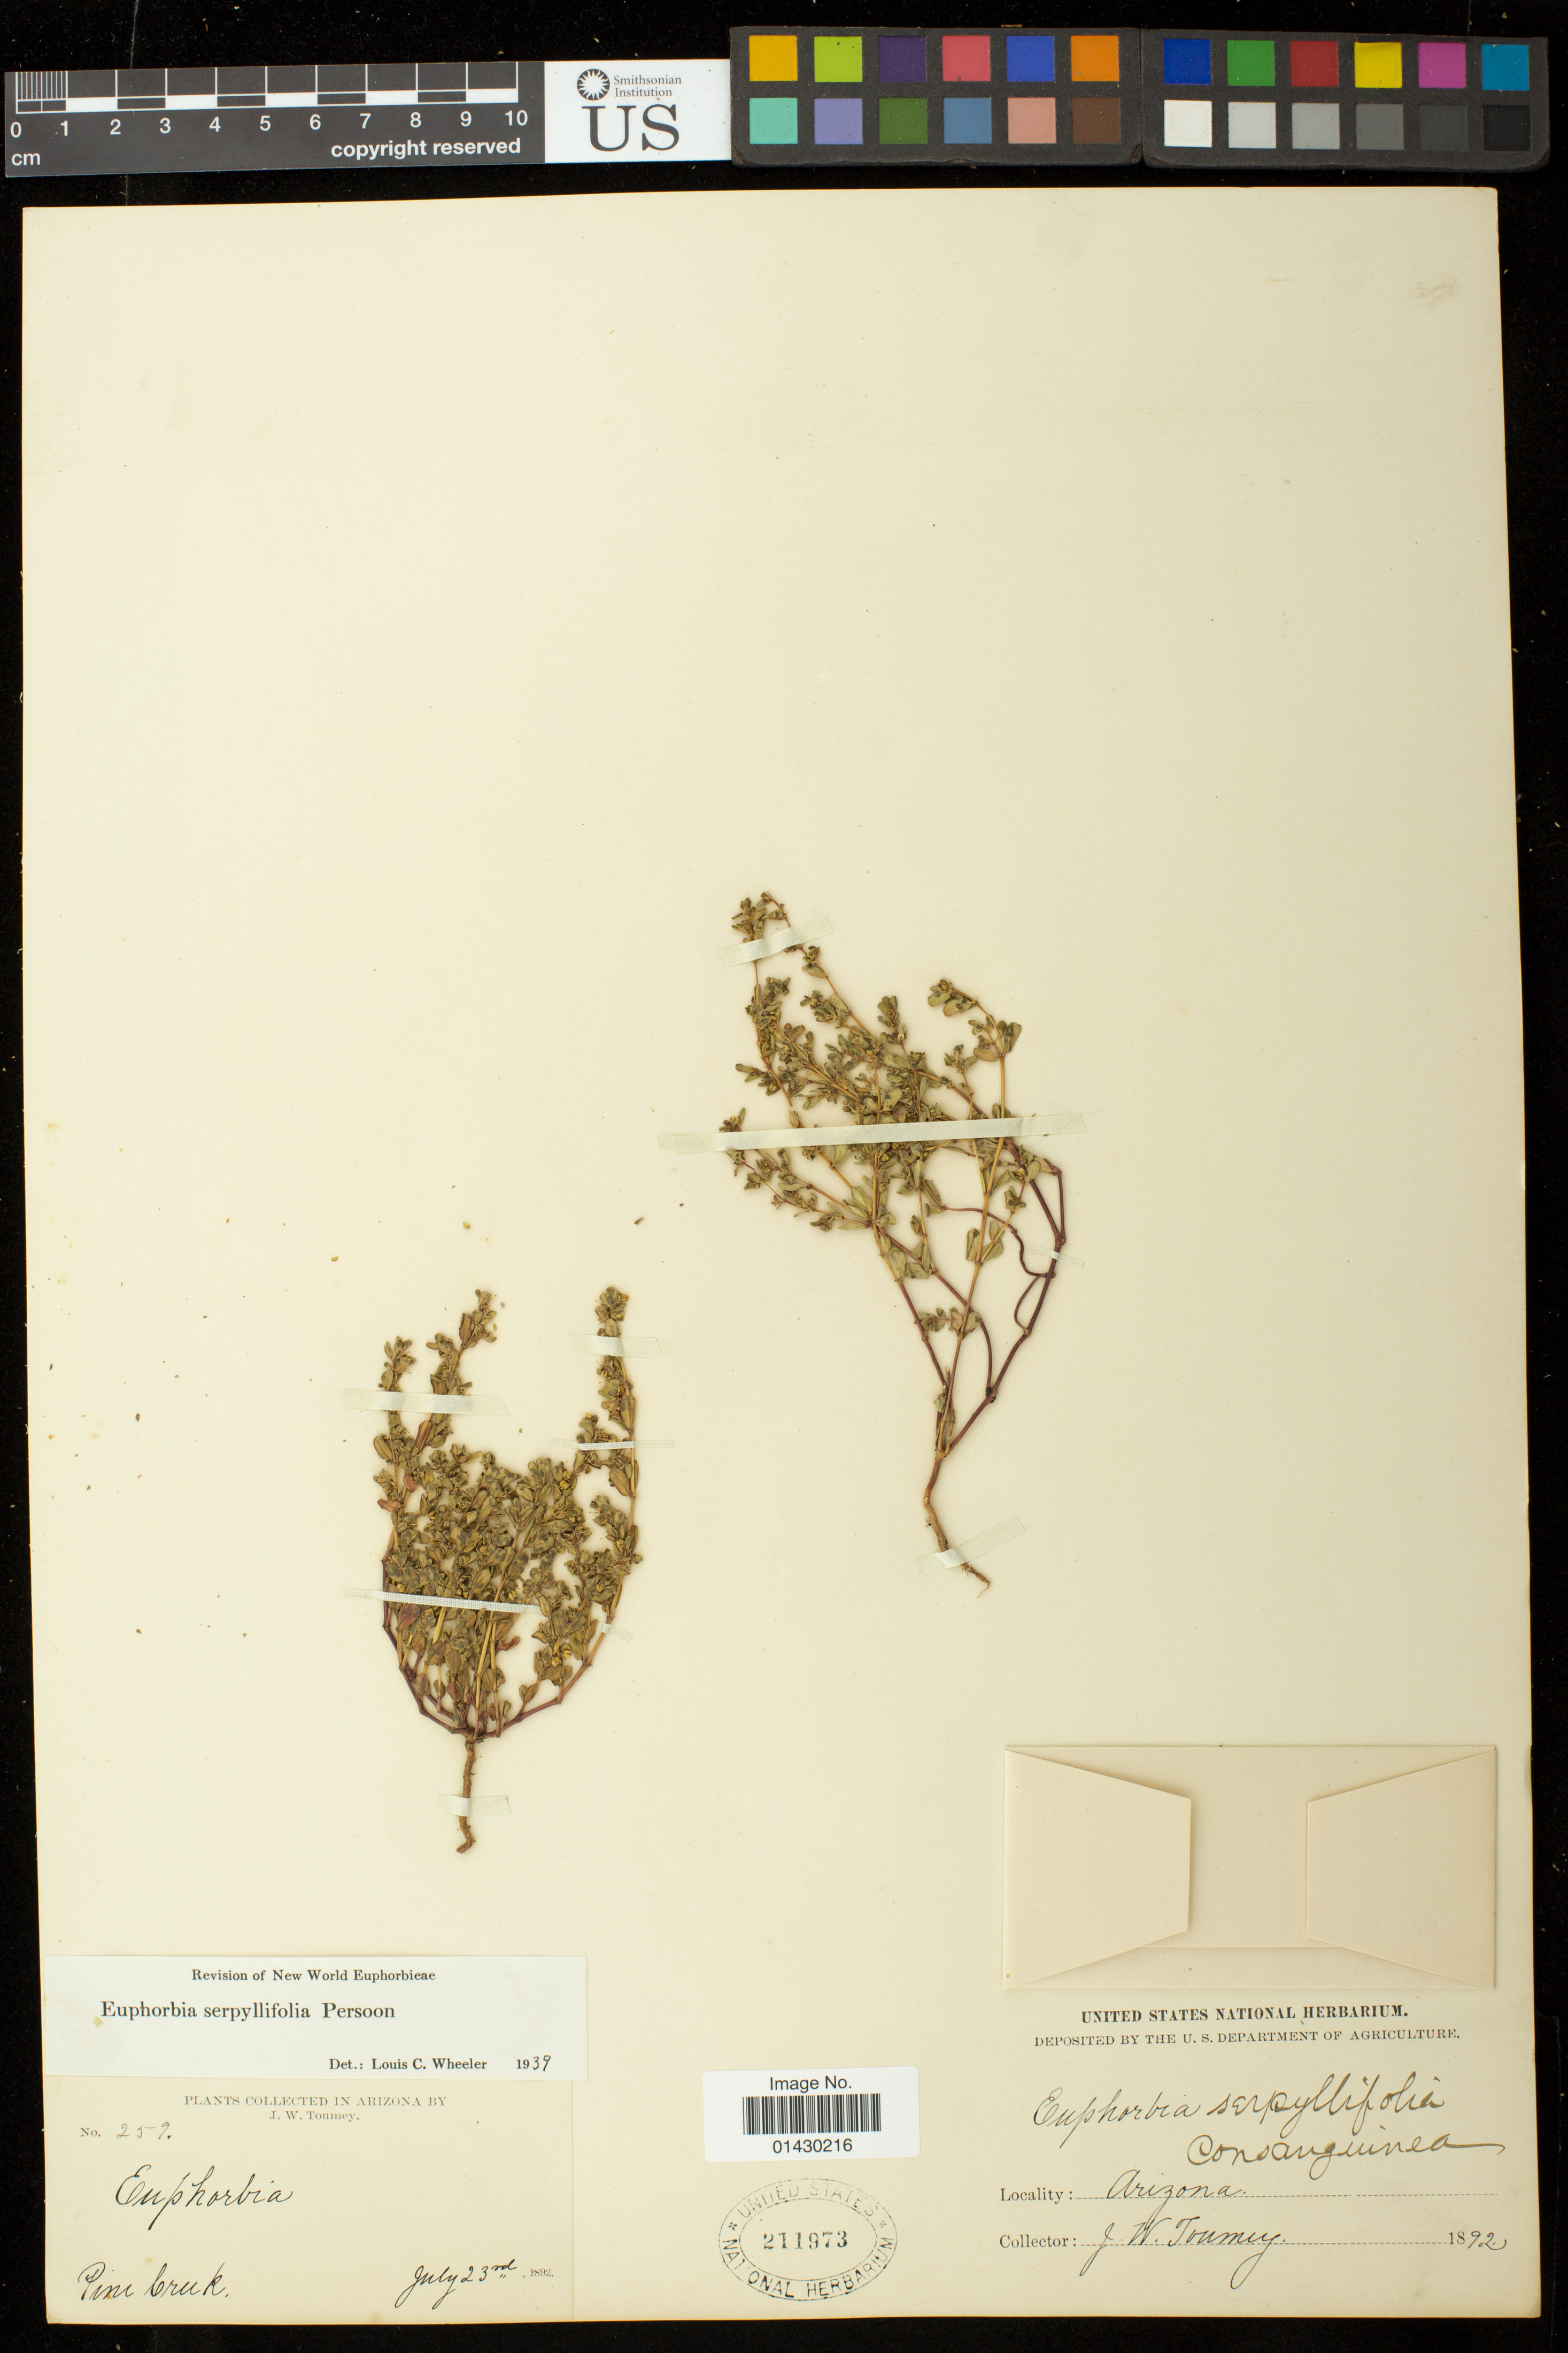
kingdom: Plantae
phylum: Tracheophyta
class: Magnoliopsida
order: Malpighiales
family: Euphorbiaceae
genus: Euphorbia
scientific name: Euphorbia serpillifolia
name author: Pers.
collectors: J. W. Toumey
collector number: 259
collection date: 1892-07-23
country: United States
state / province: Arizona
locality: Pine Creek.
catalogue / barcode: US 211973